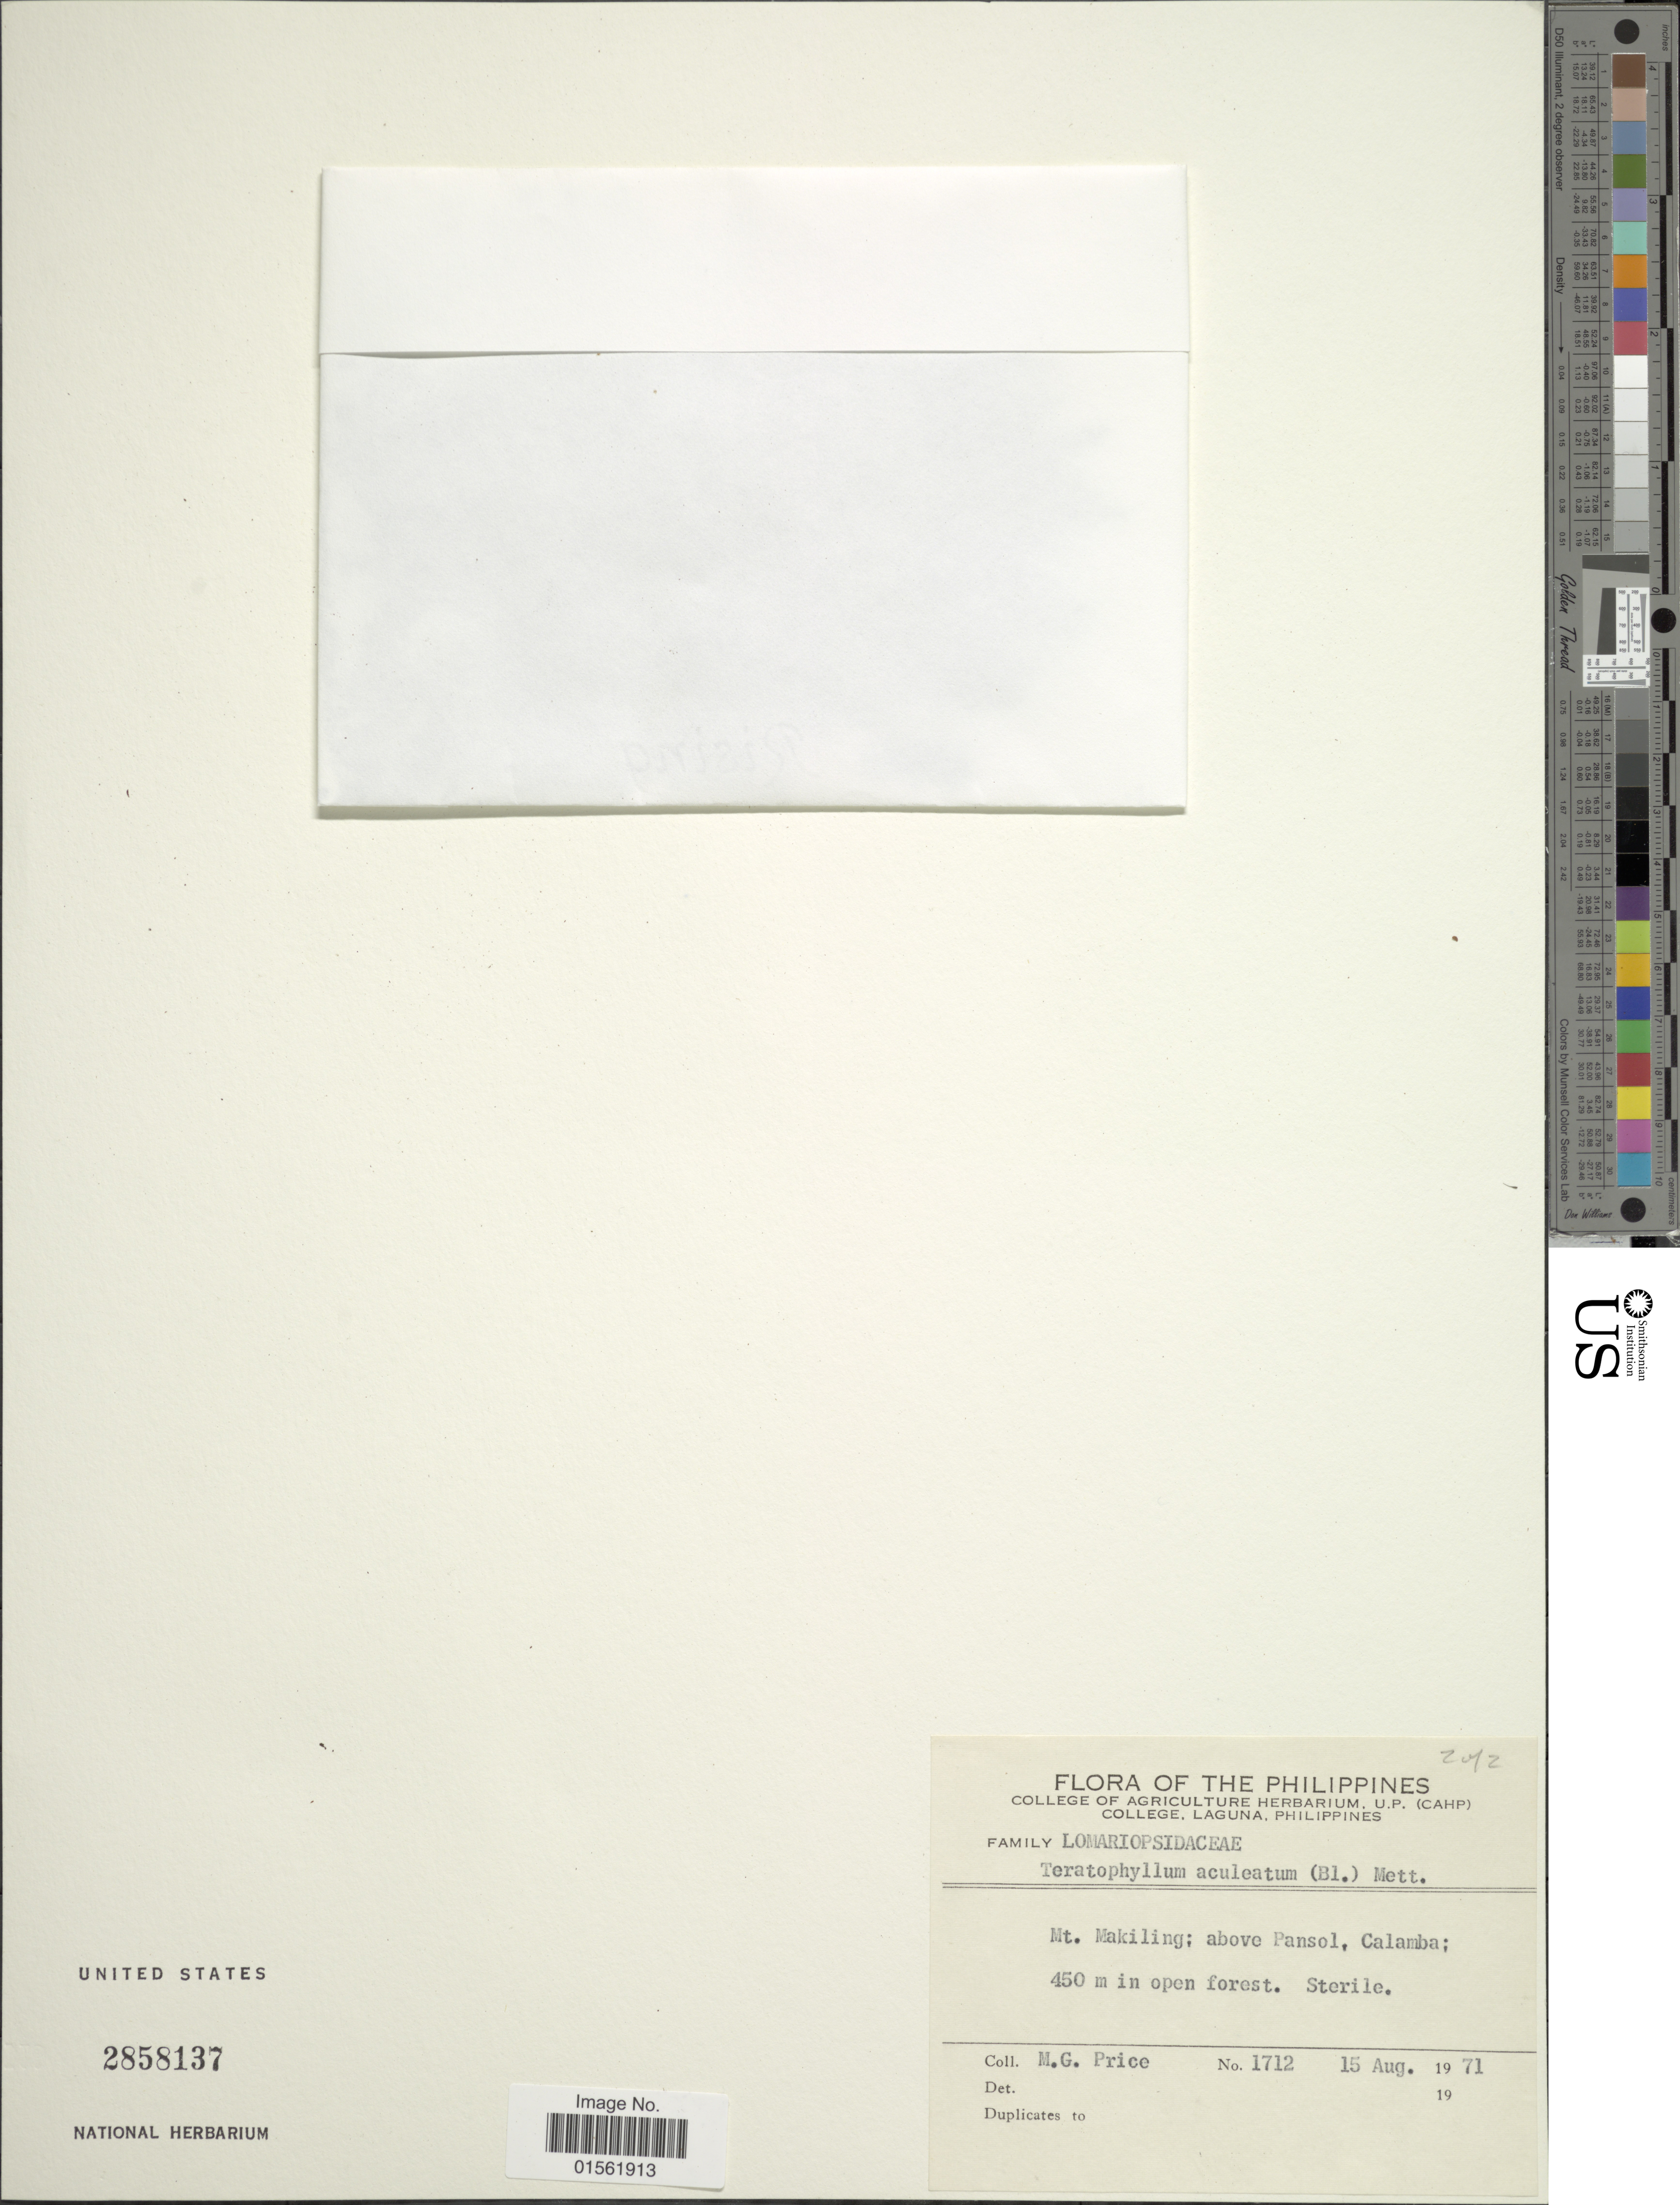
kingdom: Plantae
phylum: Tracheophyta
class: Polypodiopsida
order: Polypodiales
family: Dryopteridaceae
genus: Teratophyllum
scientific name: Teratophyllum aculeatum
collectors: M. G. Price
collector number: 1712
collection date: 1971-08-15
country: Philippines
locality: Philippines, Mt. Makiling; above Pansol, Calamba, 450 m in open forest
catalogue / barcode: US 2858137